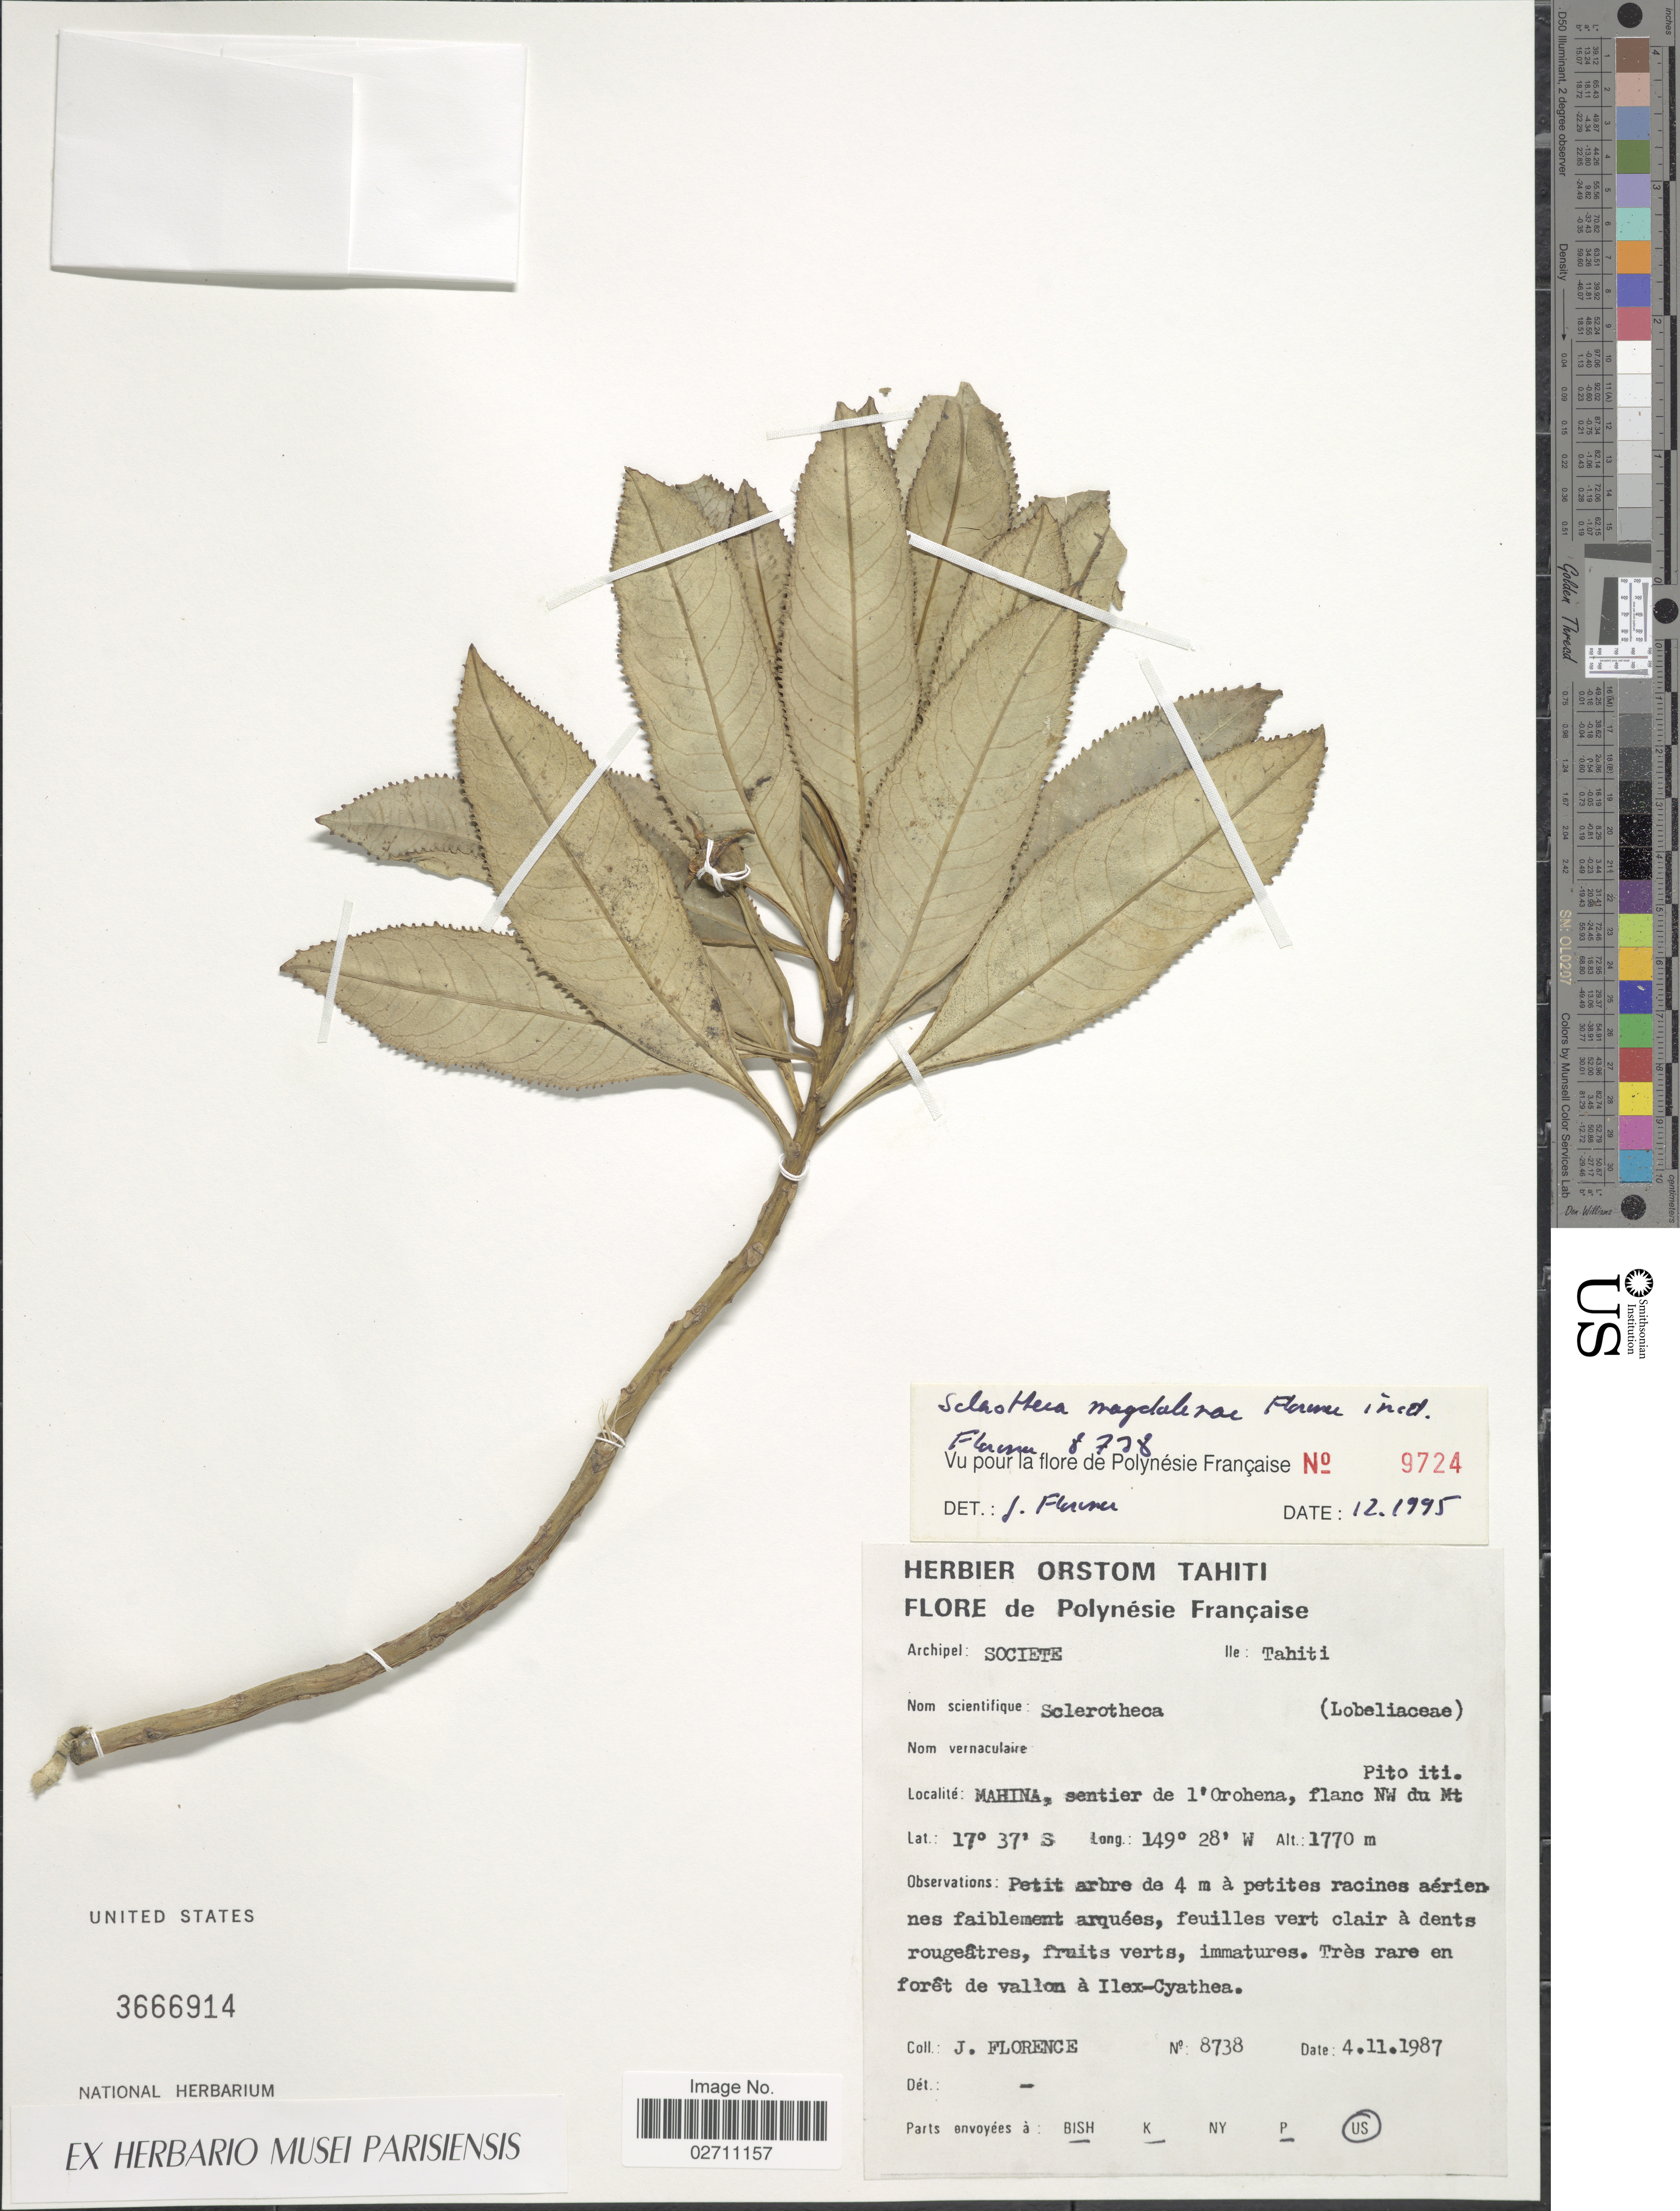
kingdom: Plantae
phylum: Tracheophyta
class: Magnoliopsida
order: Asterales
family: Campanulaceae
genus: Sclerotheca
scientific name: Sclerotheca magdalenae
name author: J. Florence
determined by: Florence, J.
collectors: J. Florence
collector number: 8738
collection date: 1987-11-04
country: French Polynesia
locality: Archipel: Societe, Ile: Tahiti, Mahina, sentier de l'Orohena, flanc NW du Mt.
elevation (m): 1770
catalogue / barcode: US 3666914